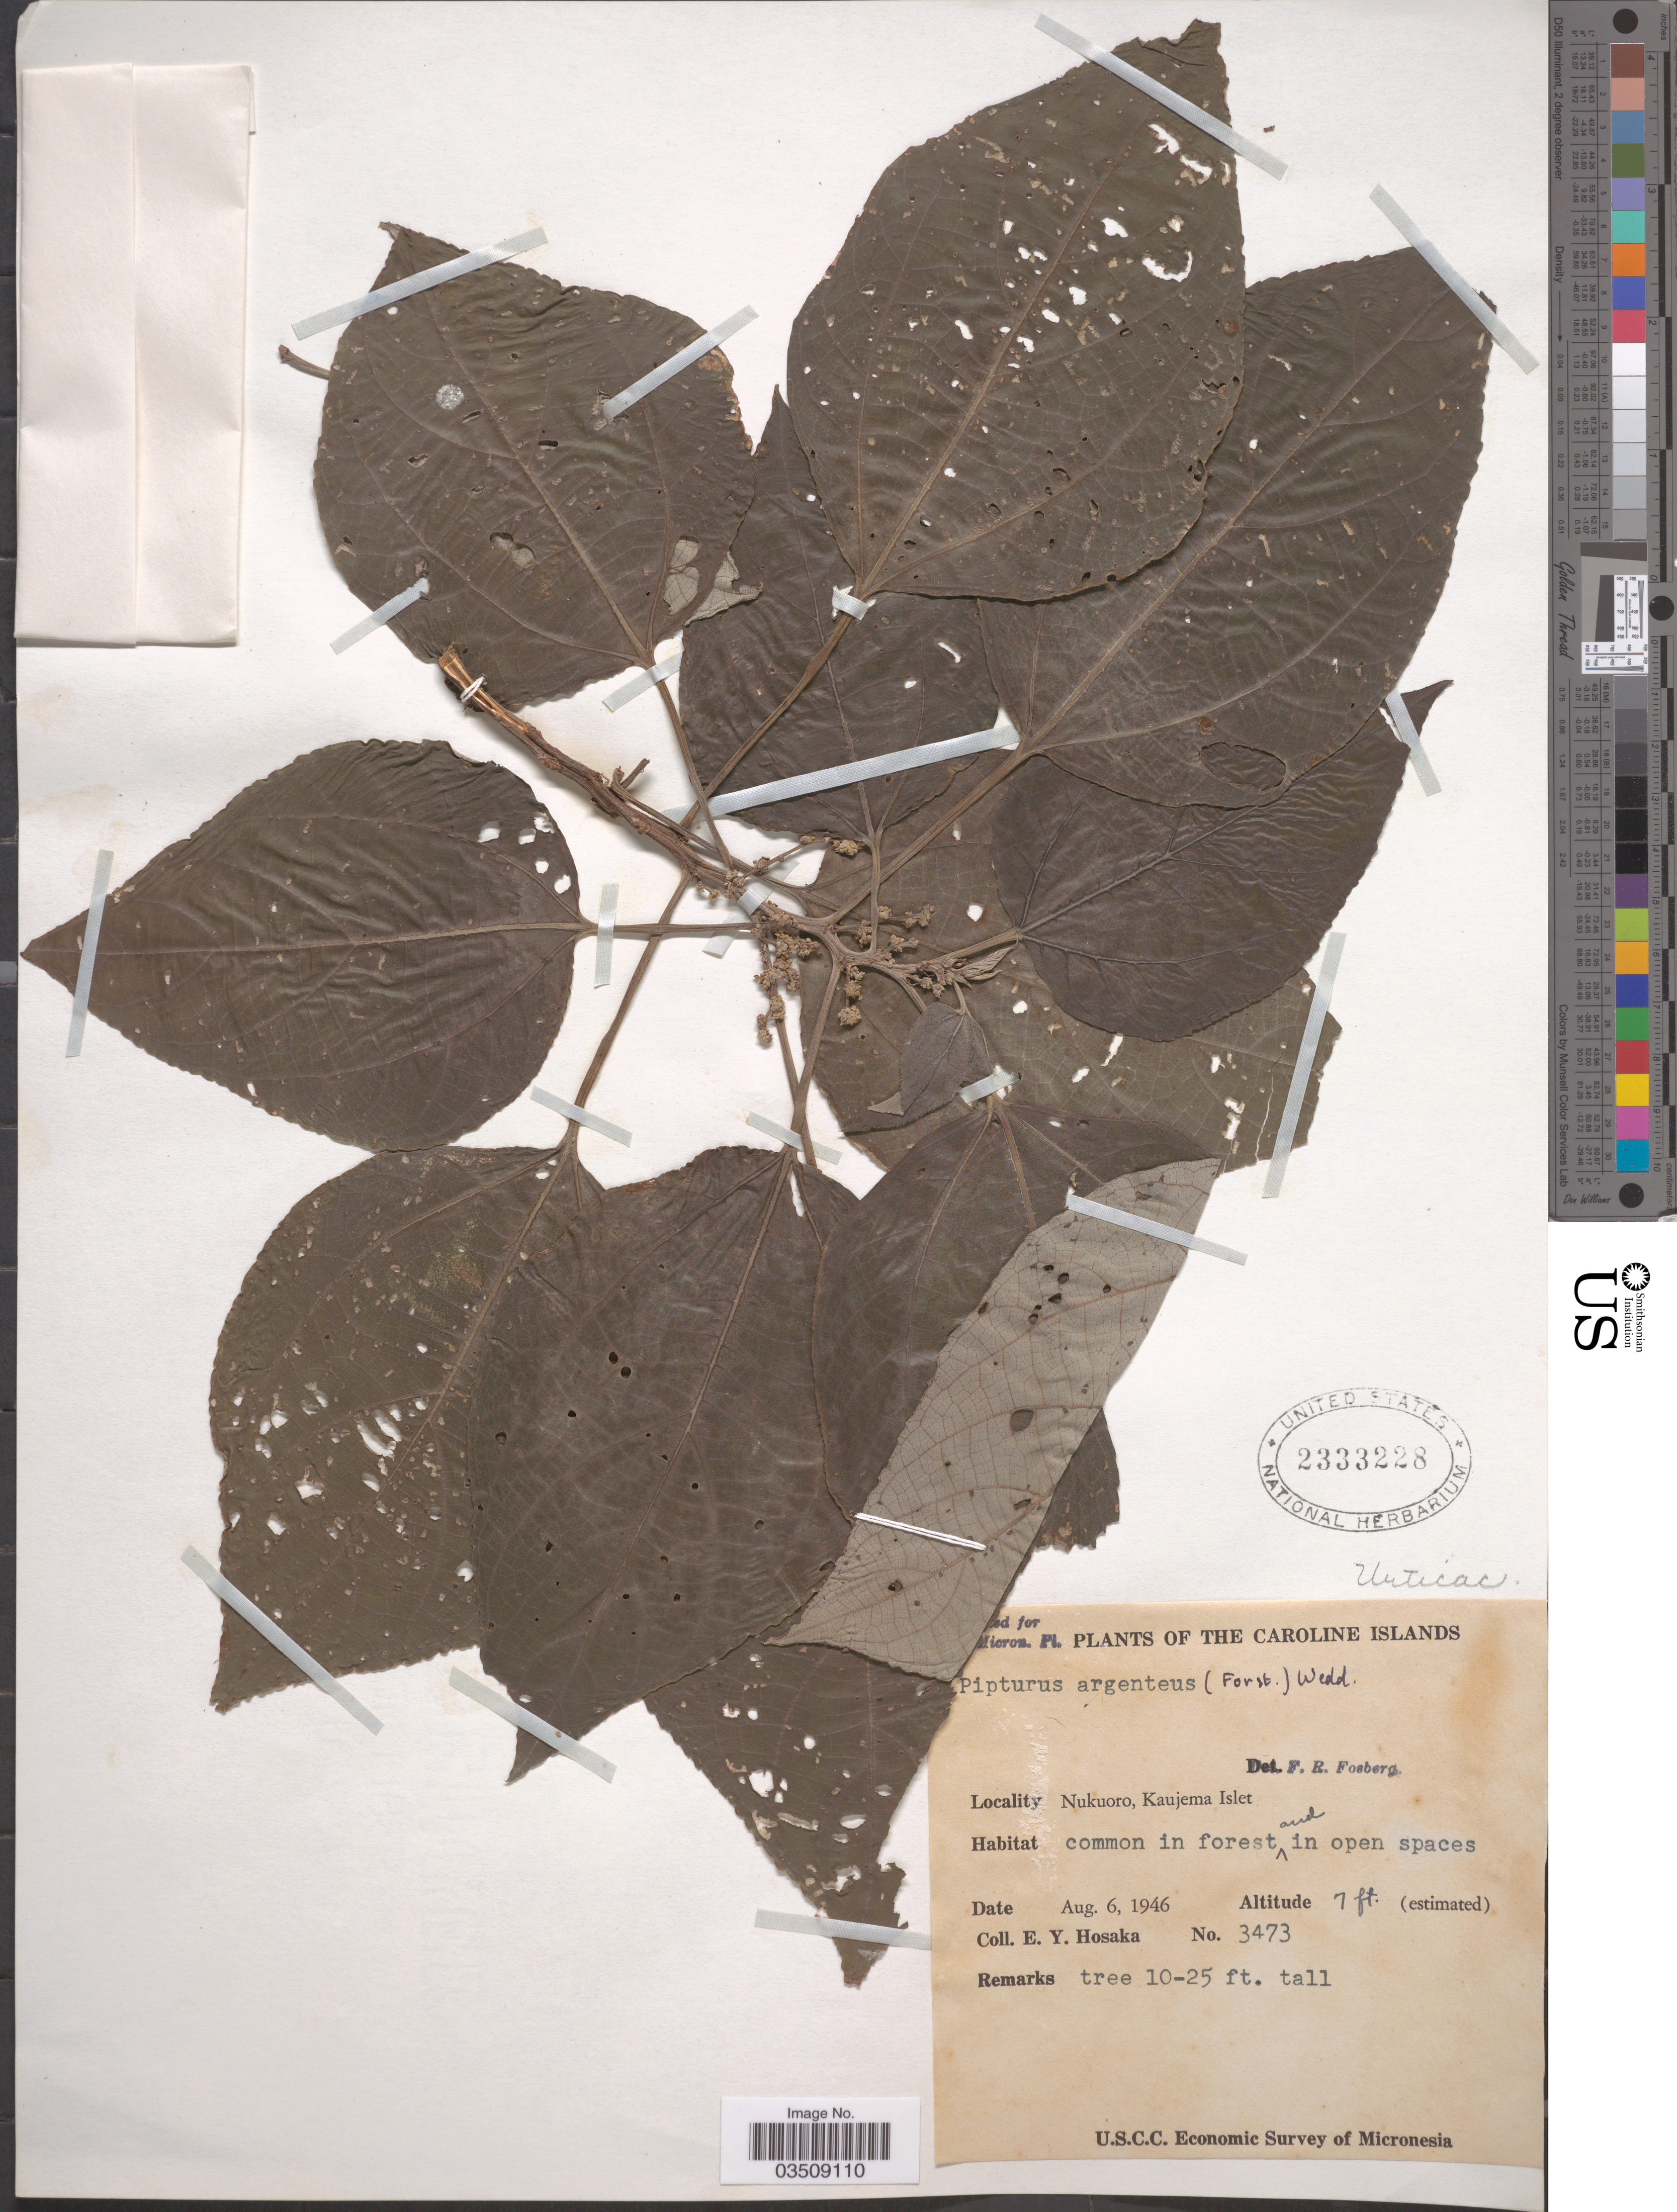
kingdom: Plantae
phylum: Tracheophyta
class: Magnoliopsida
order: Rosales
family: Urticaceae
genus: Pipturus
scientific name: Pipturus argenteus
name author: (G. Forst.) Wedd.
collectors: E. Y. Hosaka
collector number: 3473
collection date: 1946-08-06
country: Micronesia, Federated States of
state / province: Pohnpei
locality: Caroline Islands. Nukuoro, Kaujema Islet.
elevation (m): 2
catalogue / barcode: US 2333228